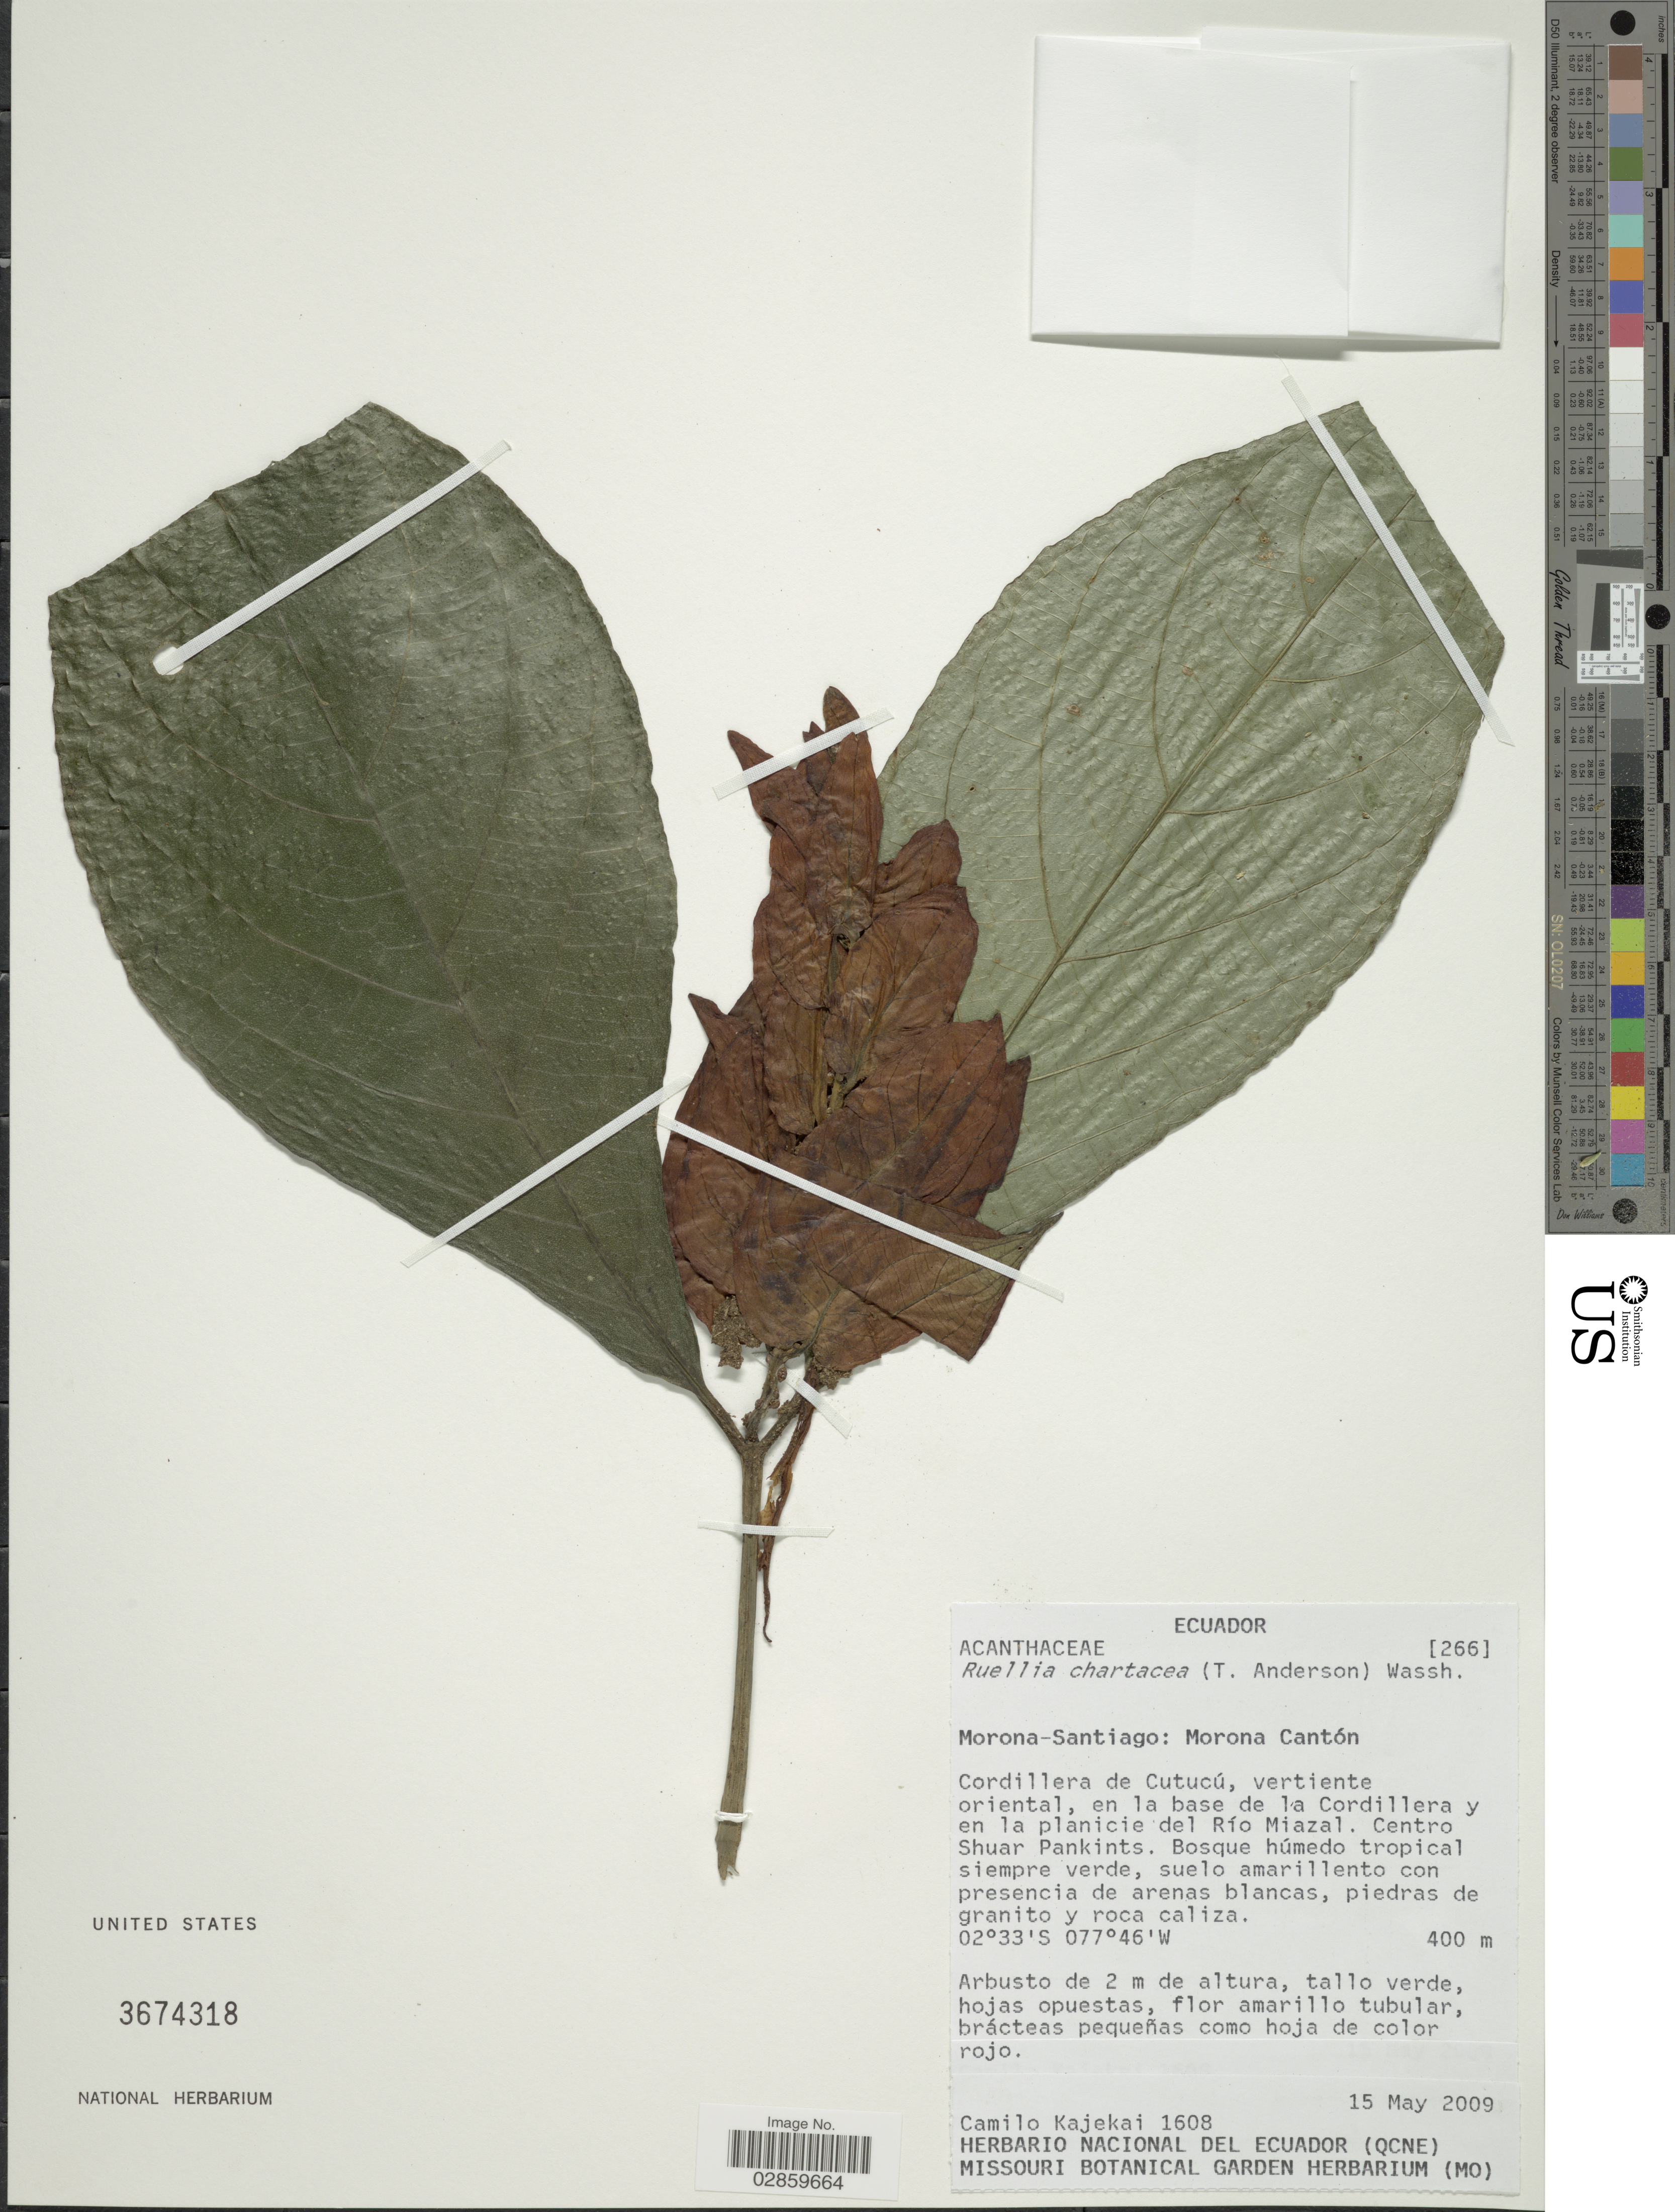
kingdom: Plantae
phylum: Tracheophyta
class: Magnoliopsida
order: Lamiales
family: Acanthaceae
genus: Ruellia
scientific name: Ruellia chartacea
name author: (T. Anderson) Wassh.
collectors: C. Kajekai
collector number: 1608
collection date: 2009-05-15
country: Ecuador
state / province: Morona-Santiago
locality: Morona Cantón. Cordillera de Cutucú, vertiente oriental, en la base de la Cordillera y en la planicie del Río Miazal. Centro Shuar Pankints.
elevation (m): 400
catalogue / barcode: US 3674318